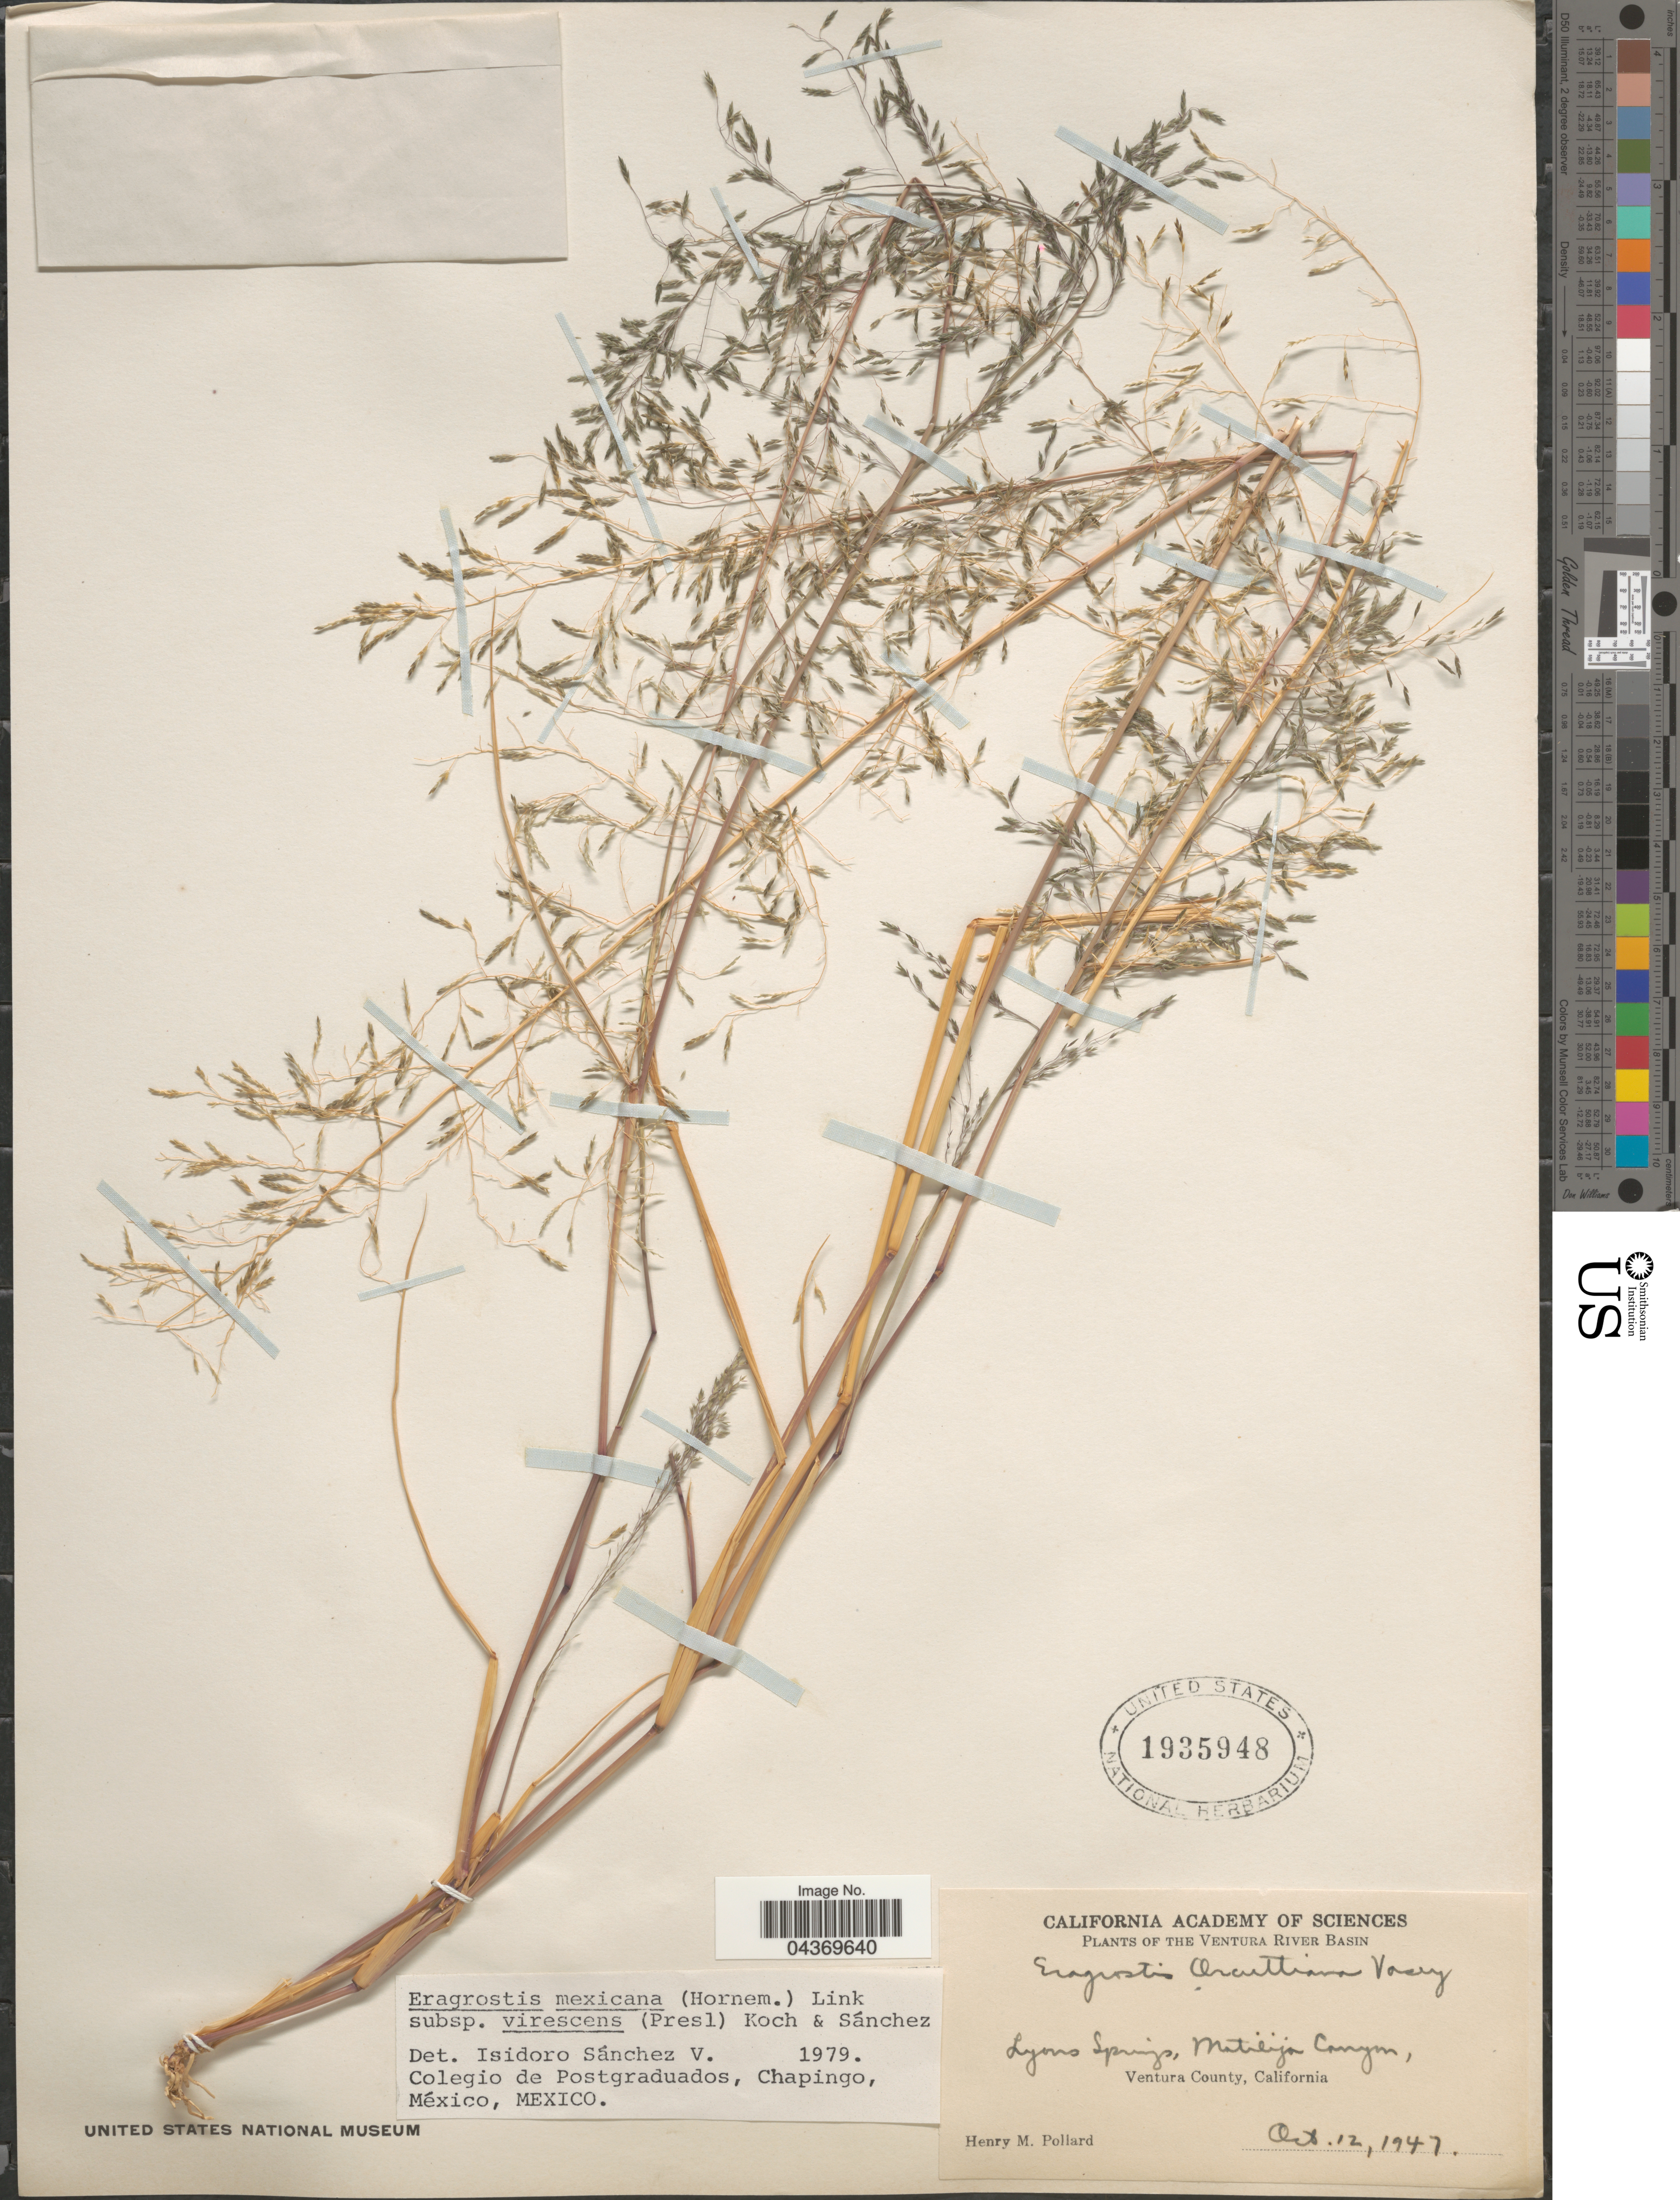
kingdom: Plantae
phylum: Tracheophyta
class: Liliopsida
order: Poales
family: Poaceae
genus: Eragrostis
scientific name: Eragrostis mexicana subsp. virescens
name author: (J. Presl) S.D. Koch & Sánchez Vega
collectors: H. M. Pollard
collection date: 1947-10-12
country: United States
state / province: California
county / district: Ventura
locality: Ventura River Basin. Lyons Springs, Matilija Canyon, Ventura County.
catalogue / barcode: US 1935948